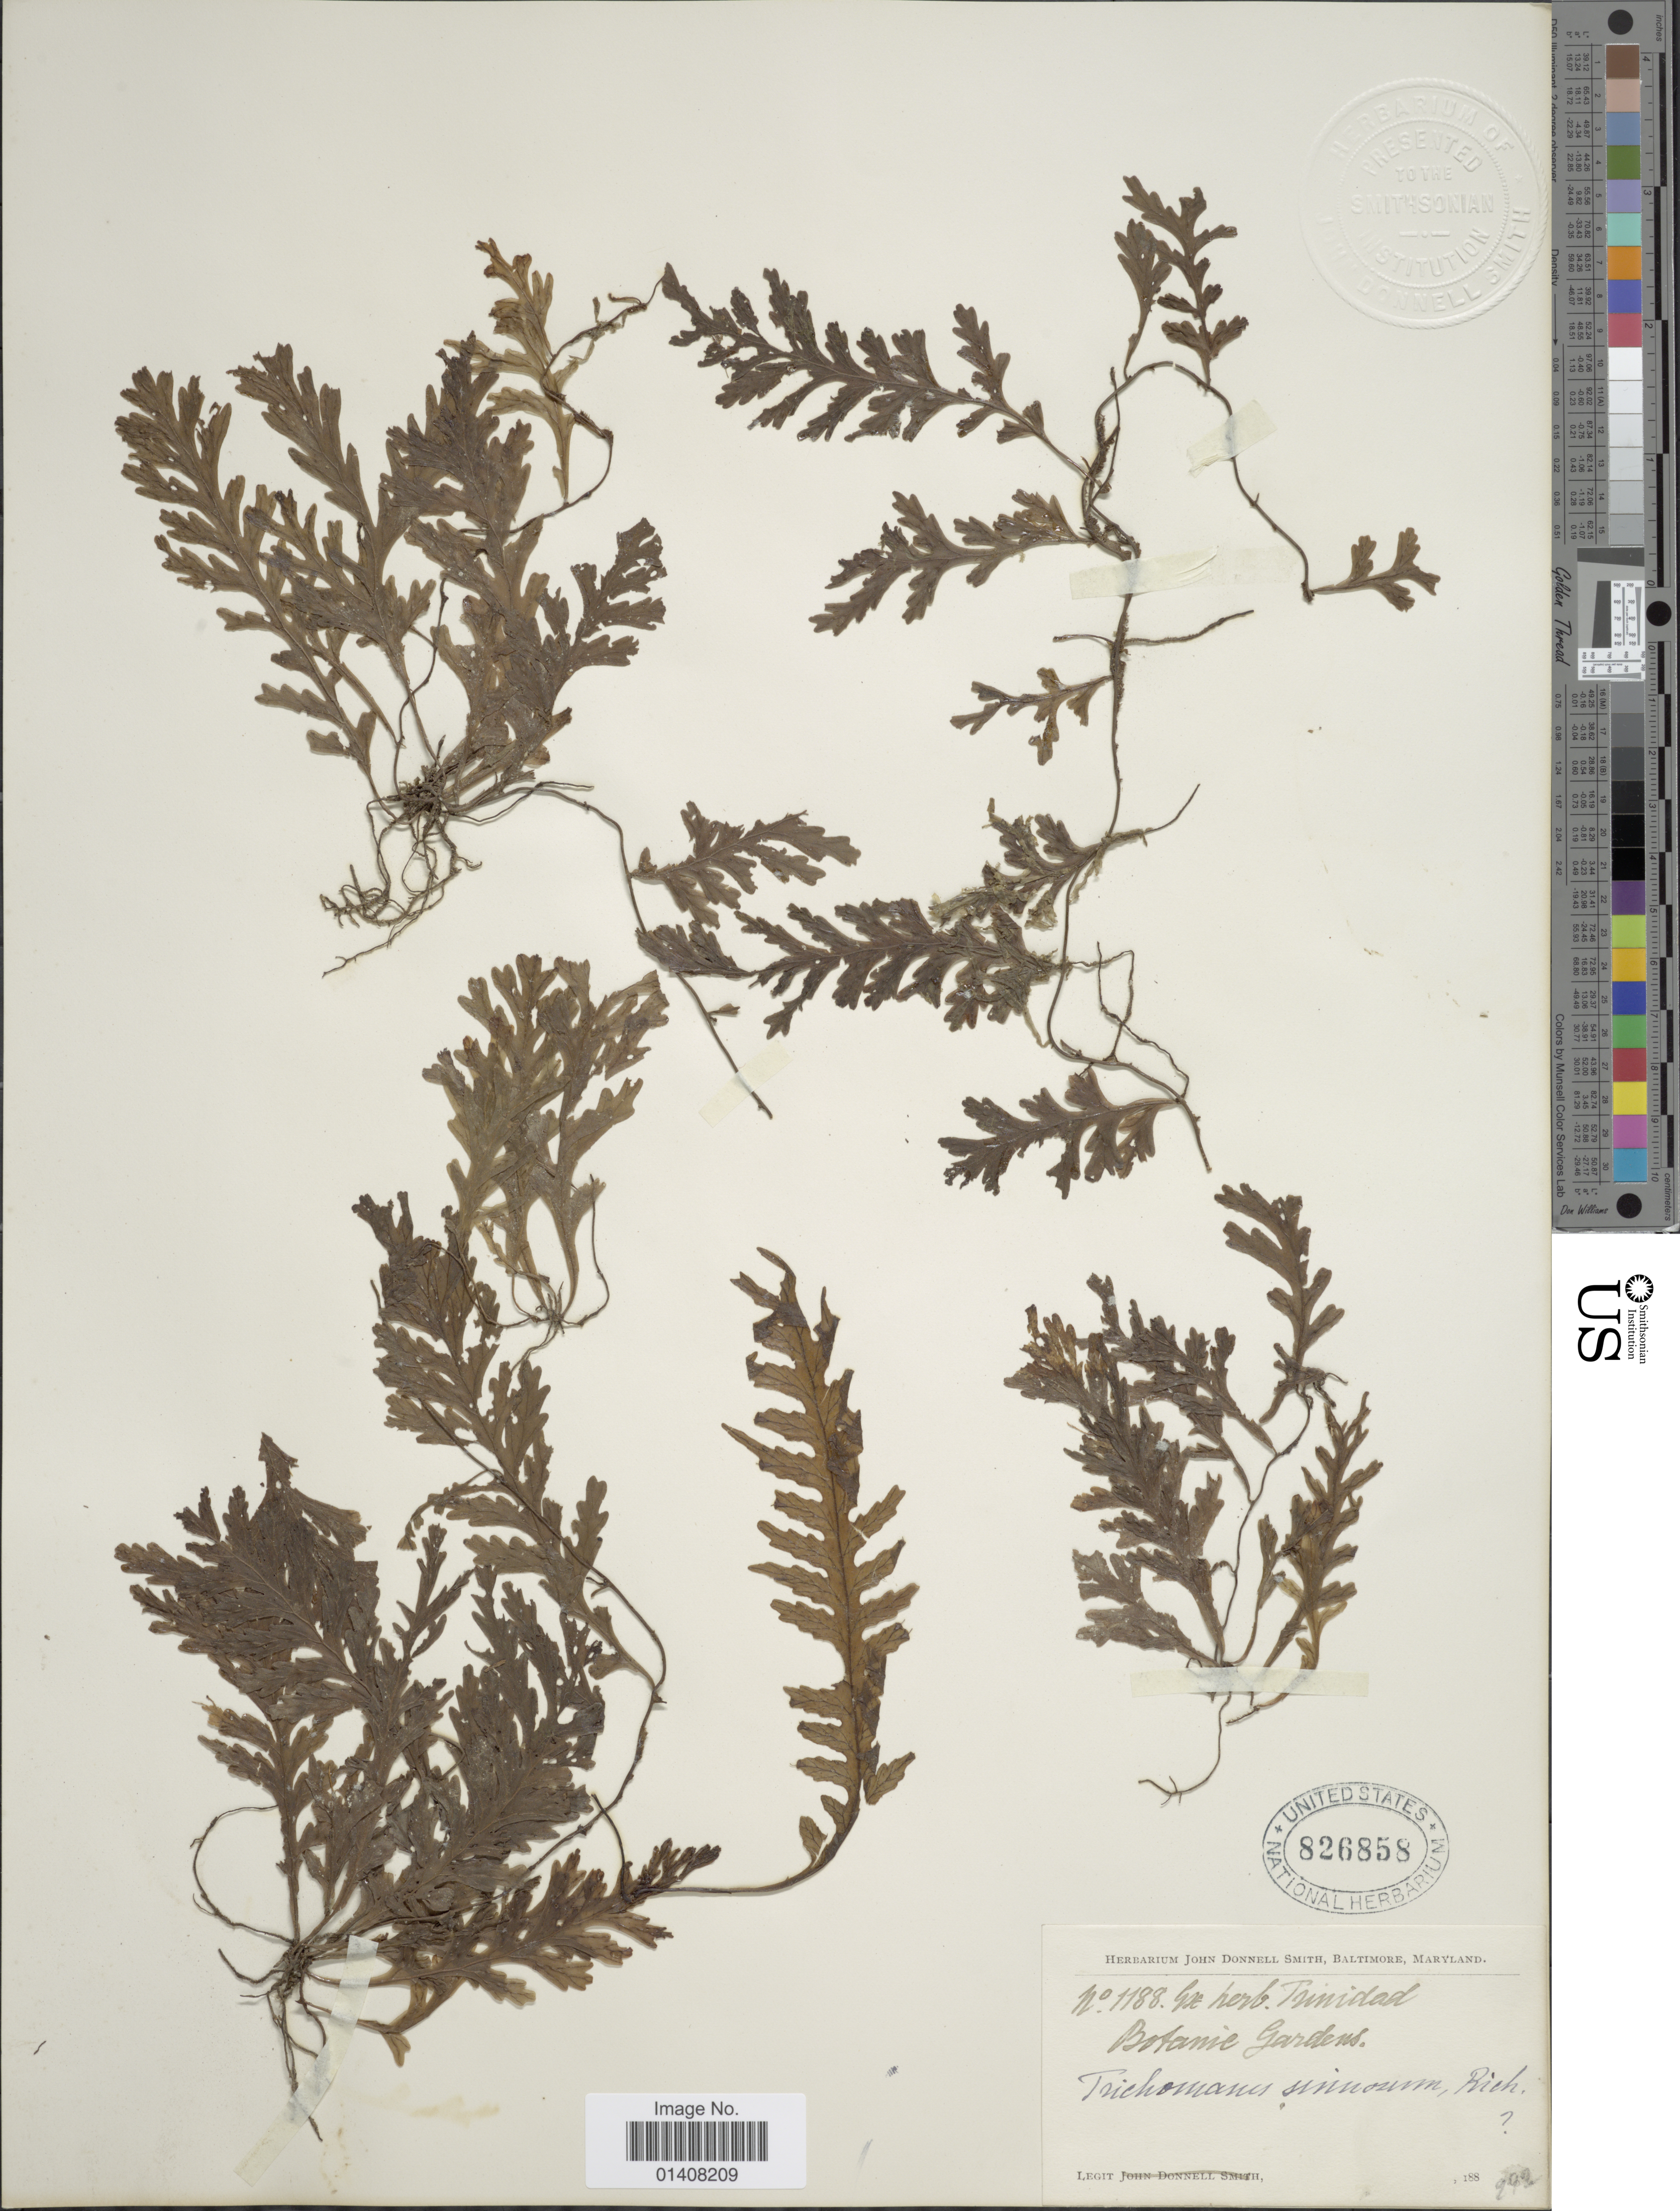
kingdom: Plantae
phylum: Tracheophyta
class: Polypodiopsida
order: Hymenophyllales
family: Hymenophyllaceae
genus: Trichomanes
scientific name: Trichomanes polypodioides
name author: L.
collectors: ex herb. Bot. Gard. Trinidad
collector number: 1188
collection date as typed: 188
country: Trinidad and Tobago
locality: Botanic Gardens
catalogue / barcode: US 826858